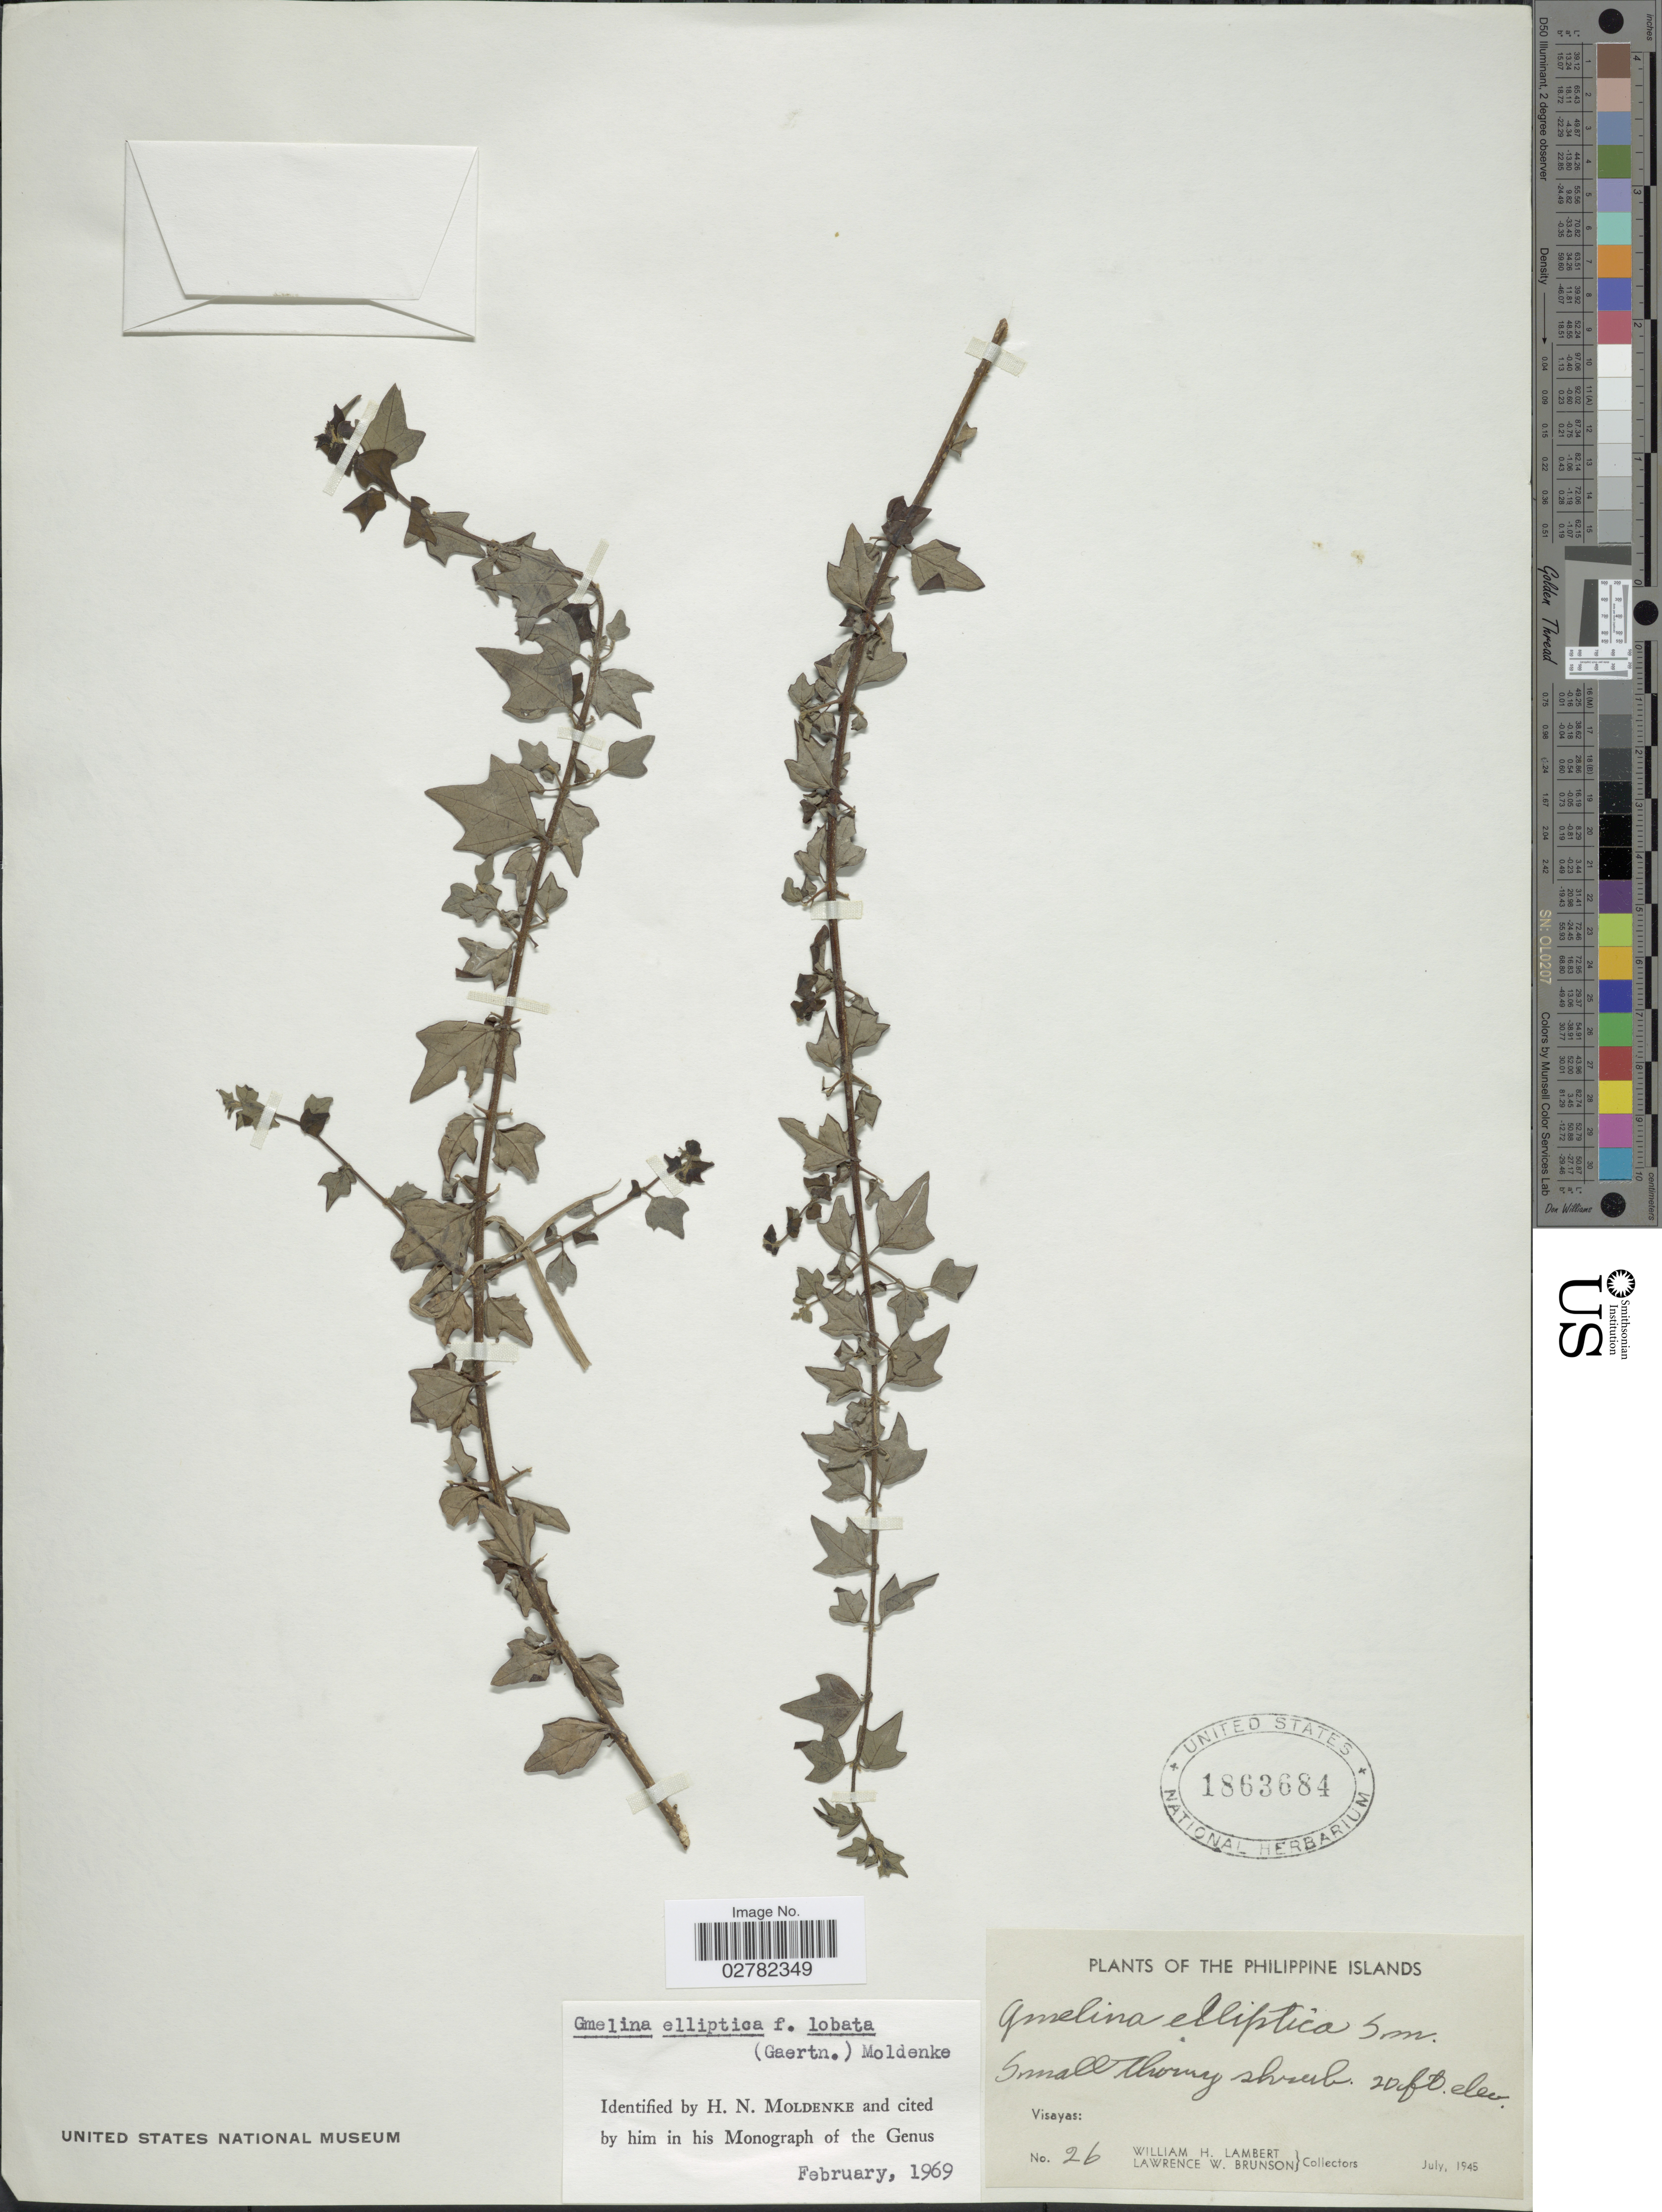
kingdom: Plantae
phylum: Tracheophyta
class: Magnoliopsida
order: Lamiales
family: Lamiaceae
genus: Gmelina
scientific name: Gmelina elliptica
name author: Sm.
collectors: W. Lambert & L. Brunson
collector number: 26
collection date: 1945-07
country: Philippines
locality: The Philippine Islands. Visayas.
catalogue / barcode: US 1863684